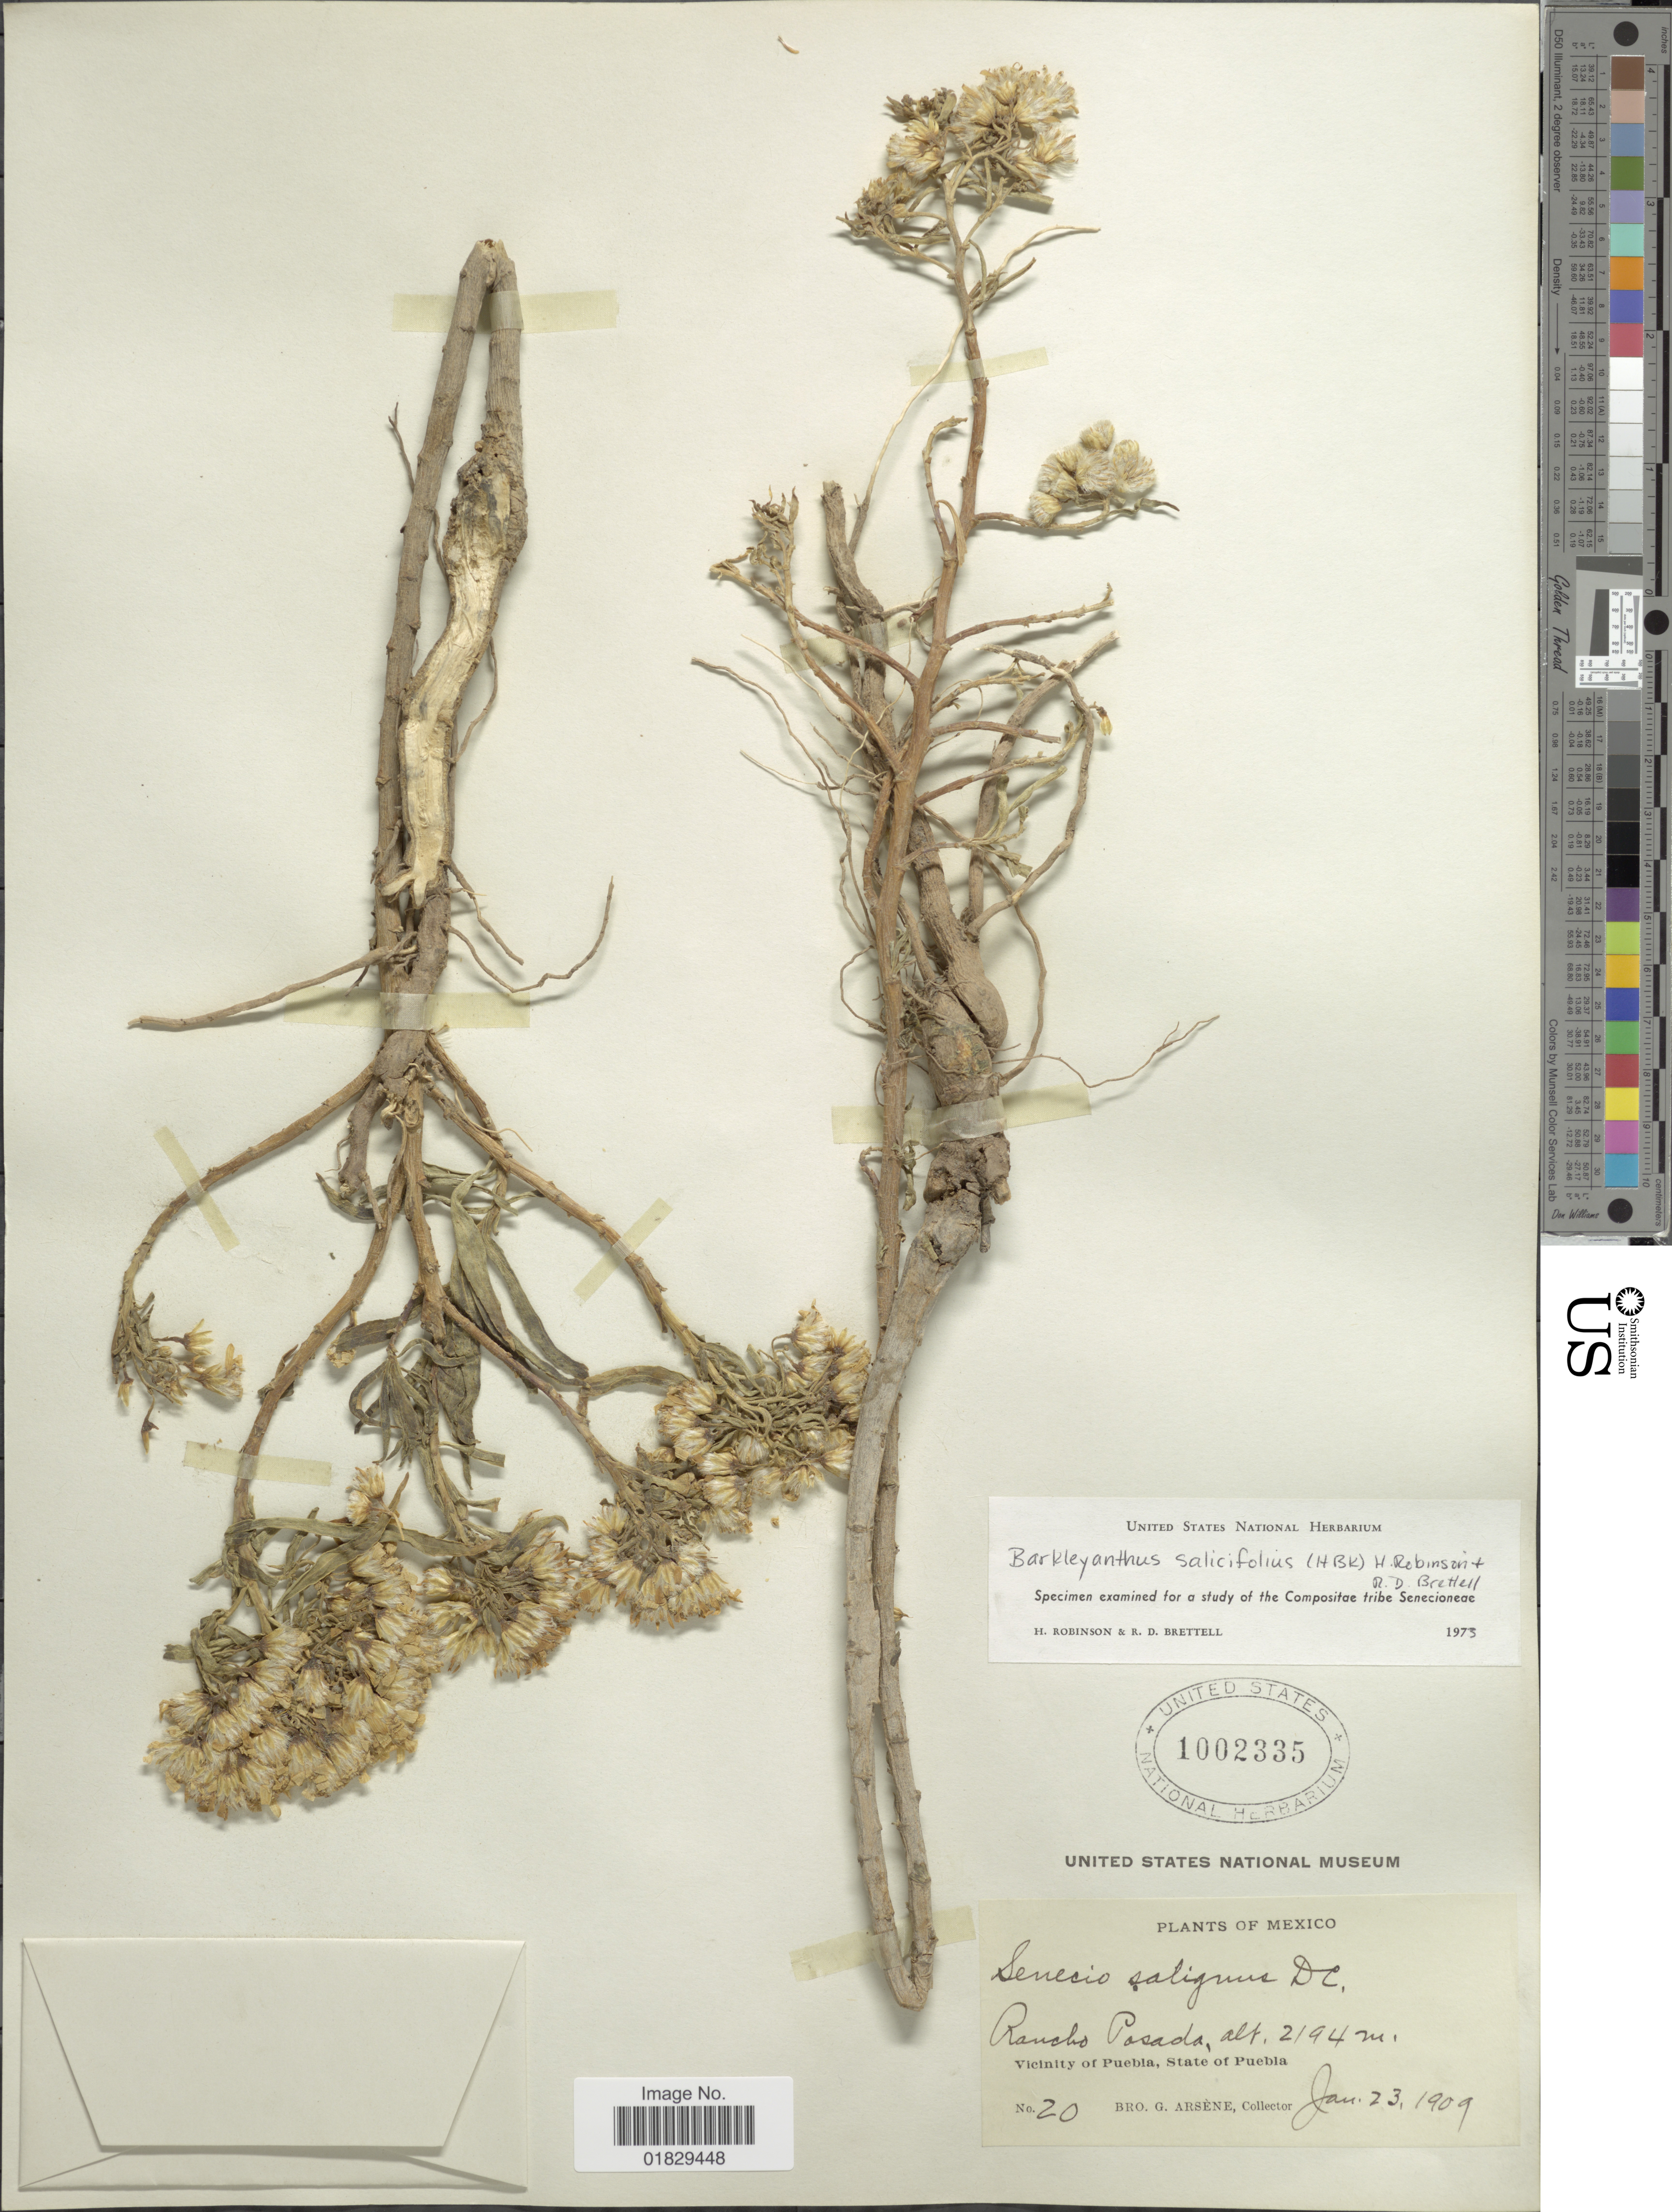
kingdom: Plantae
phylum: Tracheophyta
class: Magnoliopsida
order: Asterales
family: Asteraceae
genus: Barkleyanthus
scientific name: Barkleyanthus salicifolius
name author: (Kunth) H. Rob. & Brettell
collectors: Bro. G. Arsène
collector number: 20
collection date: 1909-01-23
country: Mexico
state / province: Puebla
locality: Rancho Posada. Vicinity of Puebla, State of Puebla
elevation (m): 2194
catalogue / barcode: US 1002335